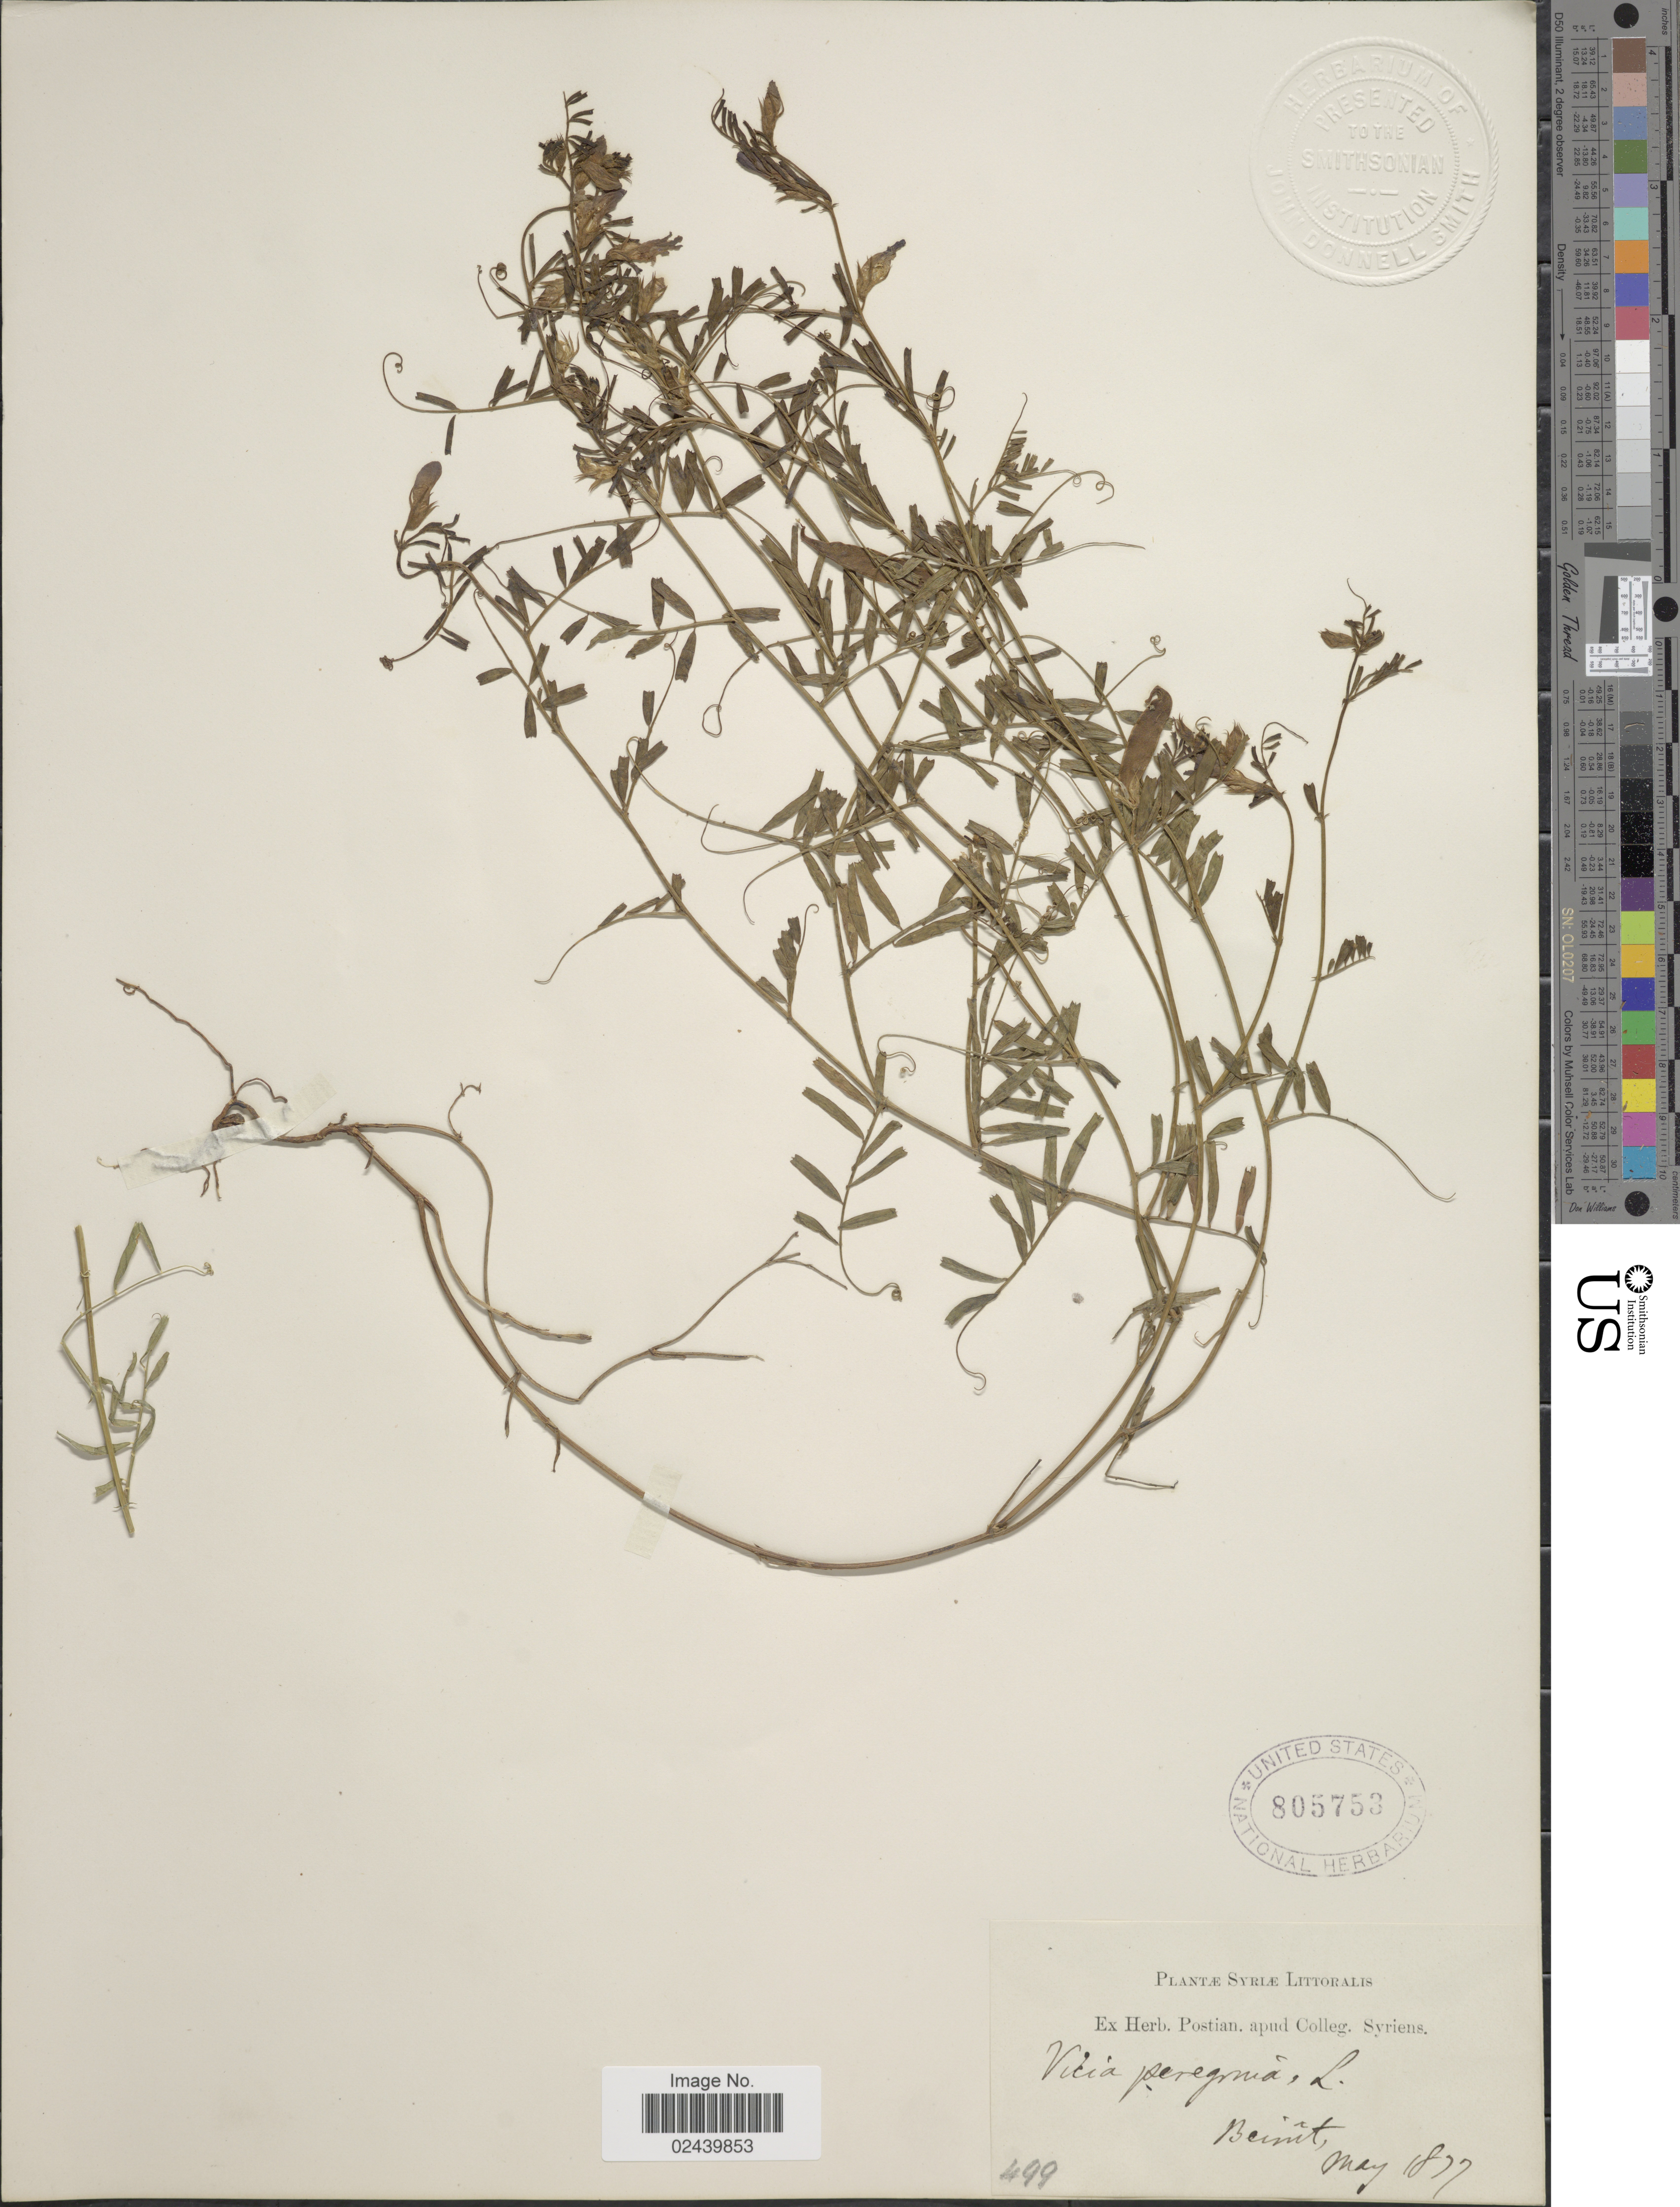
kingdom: Plantae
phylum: Tracheophyta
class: Magnoliopsida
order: Fabales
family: Fabaceae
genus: Vicia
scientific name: Vicia peregrina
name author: L.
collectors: ex herb. Postian. apud Colleg. Syriens. Protest. USE "Fannie P. A. Shepard" (10308853) AS PRIMARY COLLECTOR INSTEAD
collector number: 499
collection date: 1877-05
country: Syria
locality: Syriae Littoralis. Beinut [interpreted]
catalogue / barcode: US 805753